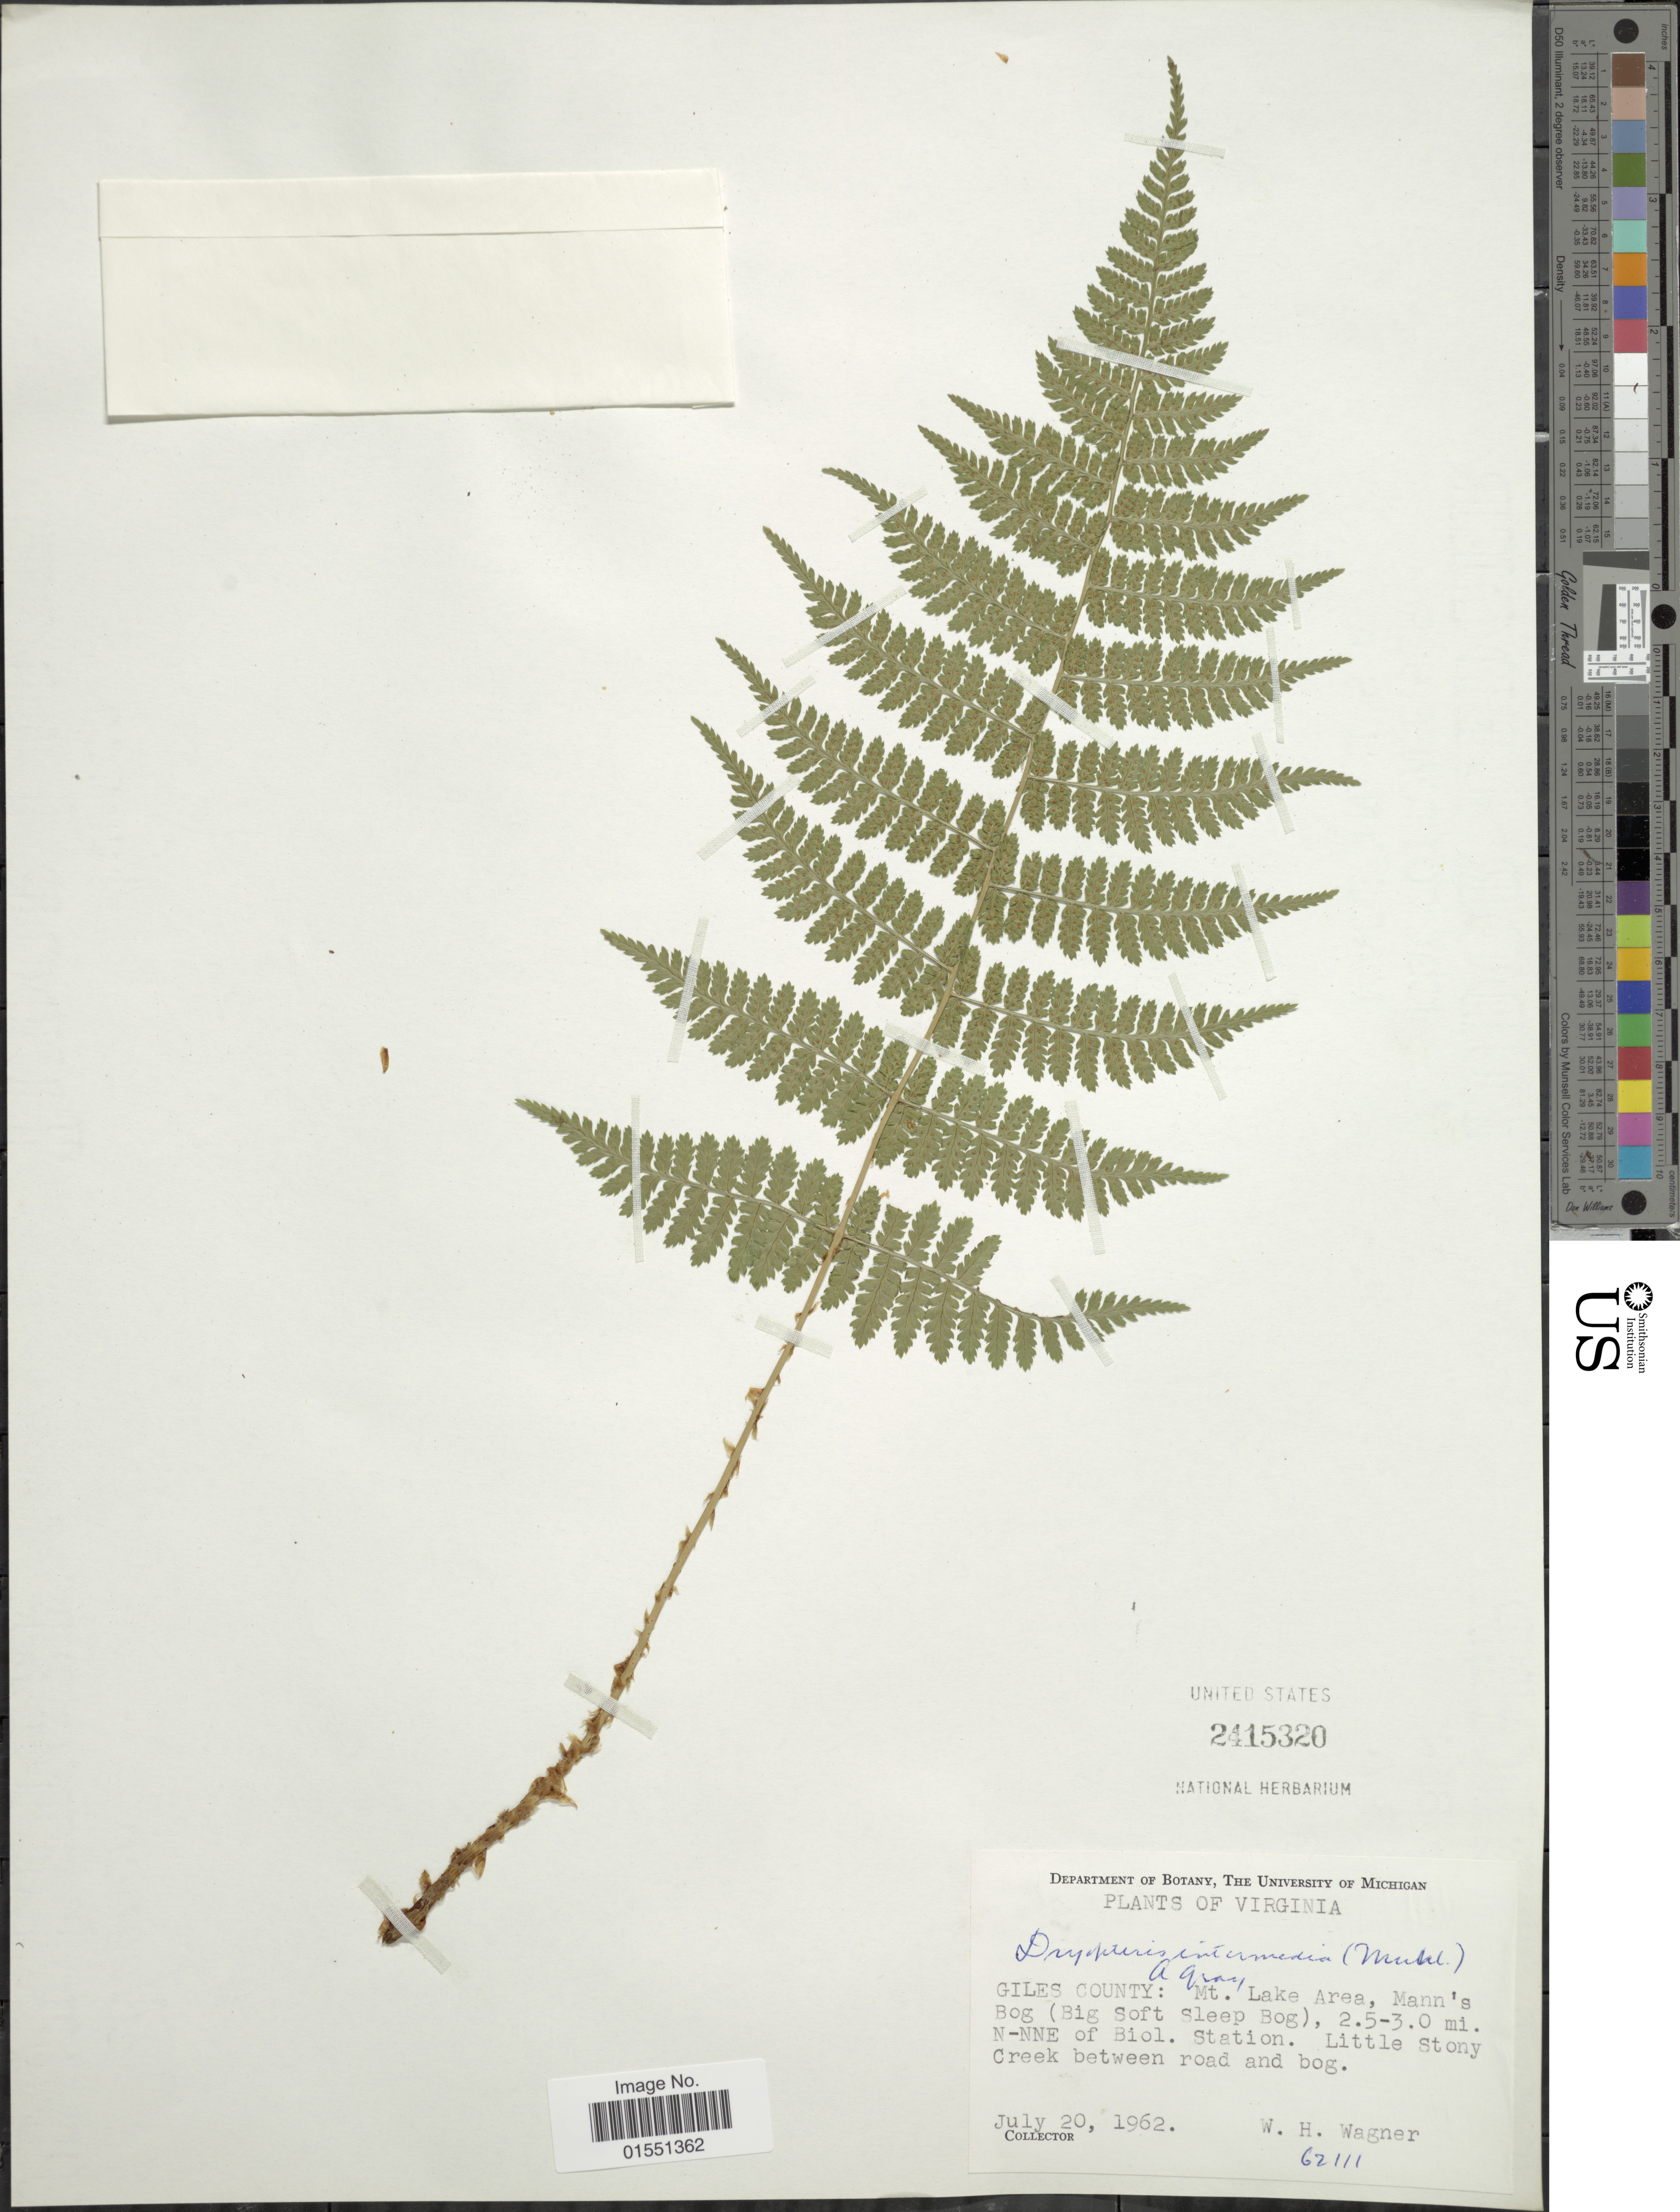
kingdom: Plantae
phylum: Tracheophyta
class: Polypodiopsida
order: Polypodiales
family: Dryopteridaceae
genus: Dryopteris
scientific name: Dryopteris intermedia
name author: (Muhl.) A. Gray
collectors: W. H. Wagner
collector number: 62111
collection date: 1962-07-20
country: United States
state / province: Virginia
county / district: Giles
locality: Mt. Lake Area, Mann's Bog (Big Soft Sleep Bog), 2.5-3.0 mi. N-NNE of Biol. Station. Little Stony Creek between road and bog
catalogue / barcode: US 2415320